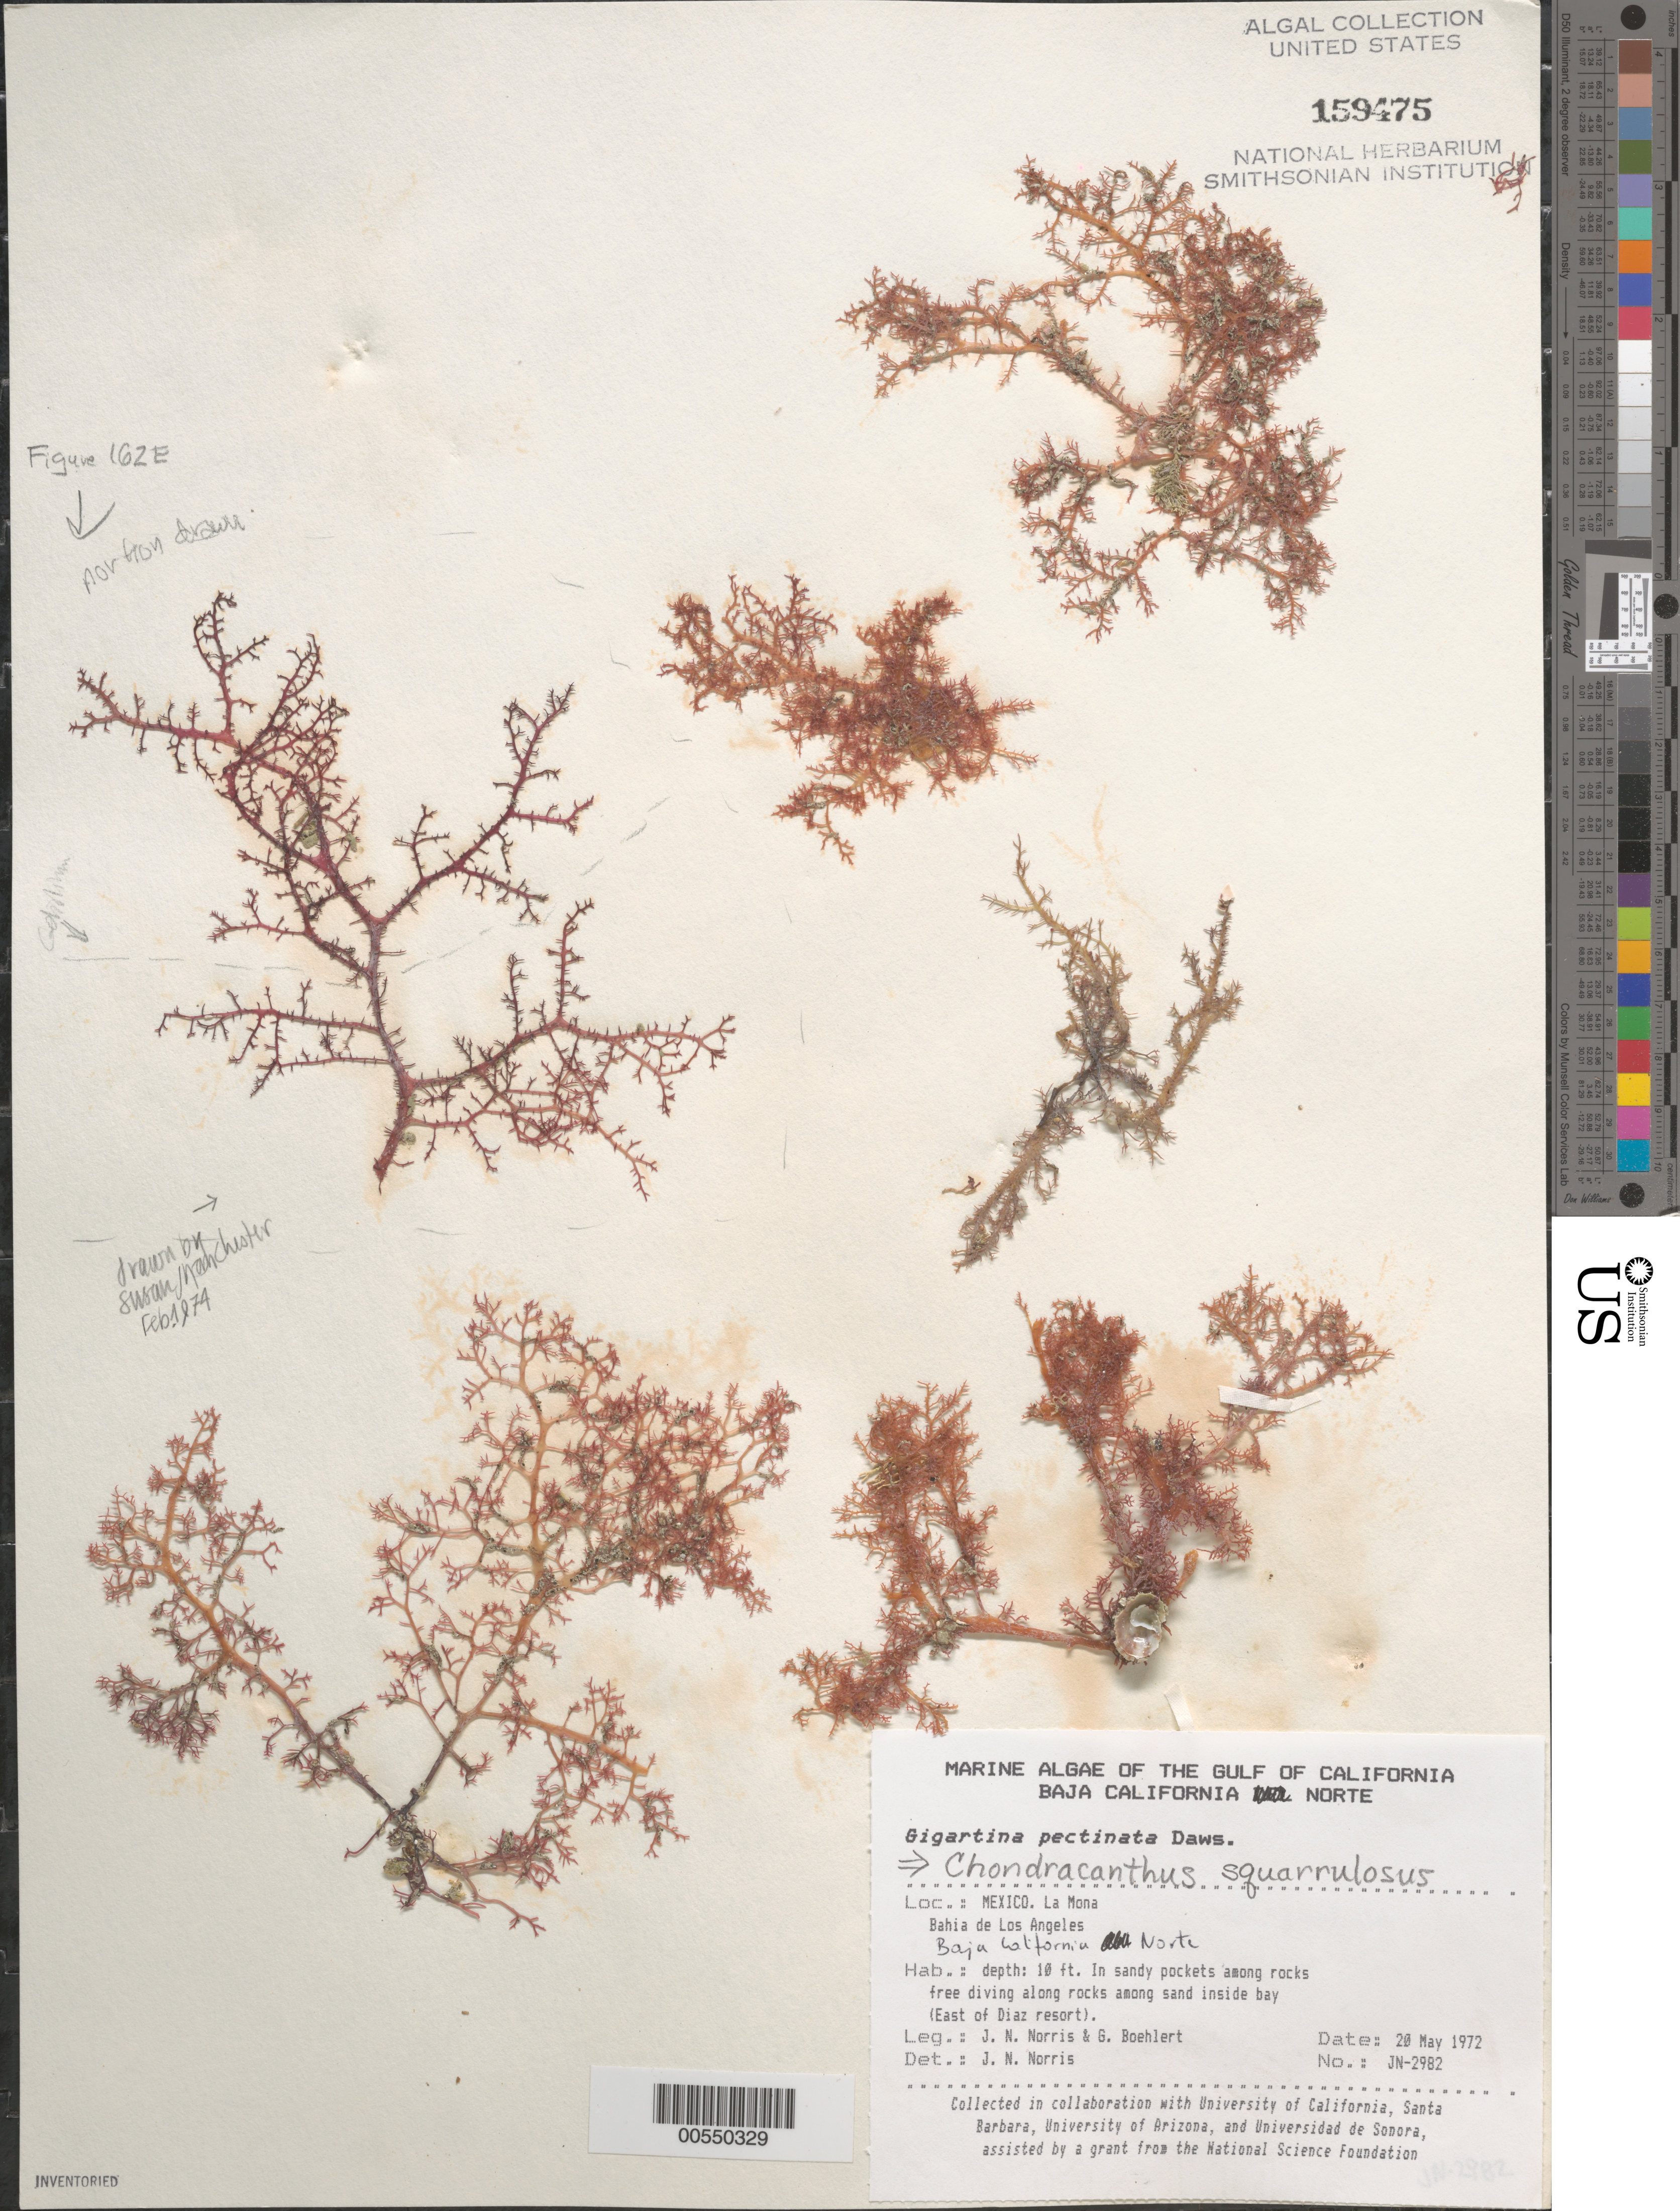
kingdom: Plantae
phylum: Rhodophyta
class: Florideophyceae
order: Gigartinales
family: Gigartinaceae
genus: Chondracanthus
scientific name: Chondracanthus squarrulosus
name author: (Setch. & N.L. Gardner) J.R. Hughey et al.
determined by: Norris, James N.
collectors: J. N. Norris & G. Boehlert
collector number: JN-2982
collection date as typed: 20 May 1972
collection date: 1972-05-20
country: Mexico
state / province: Baja California Norte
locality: La Mona, Bahia de las Animas, east of Diaz Resort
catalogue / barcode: US 159475